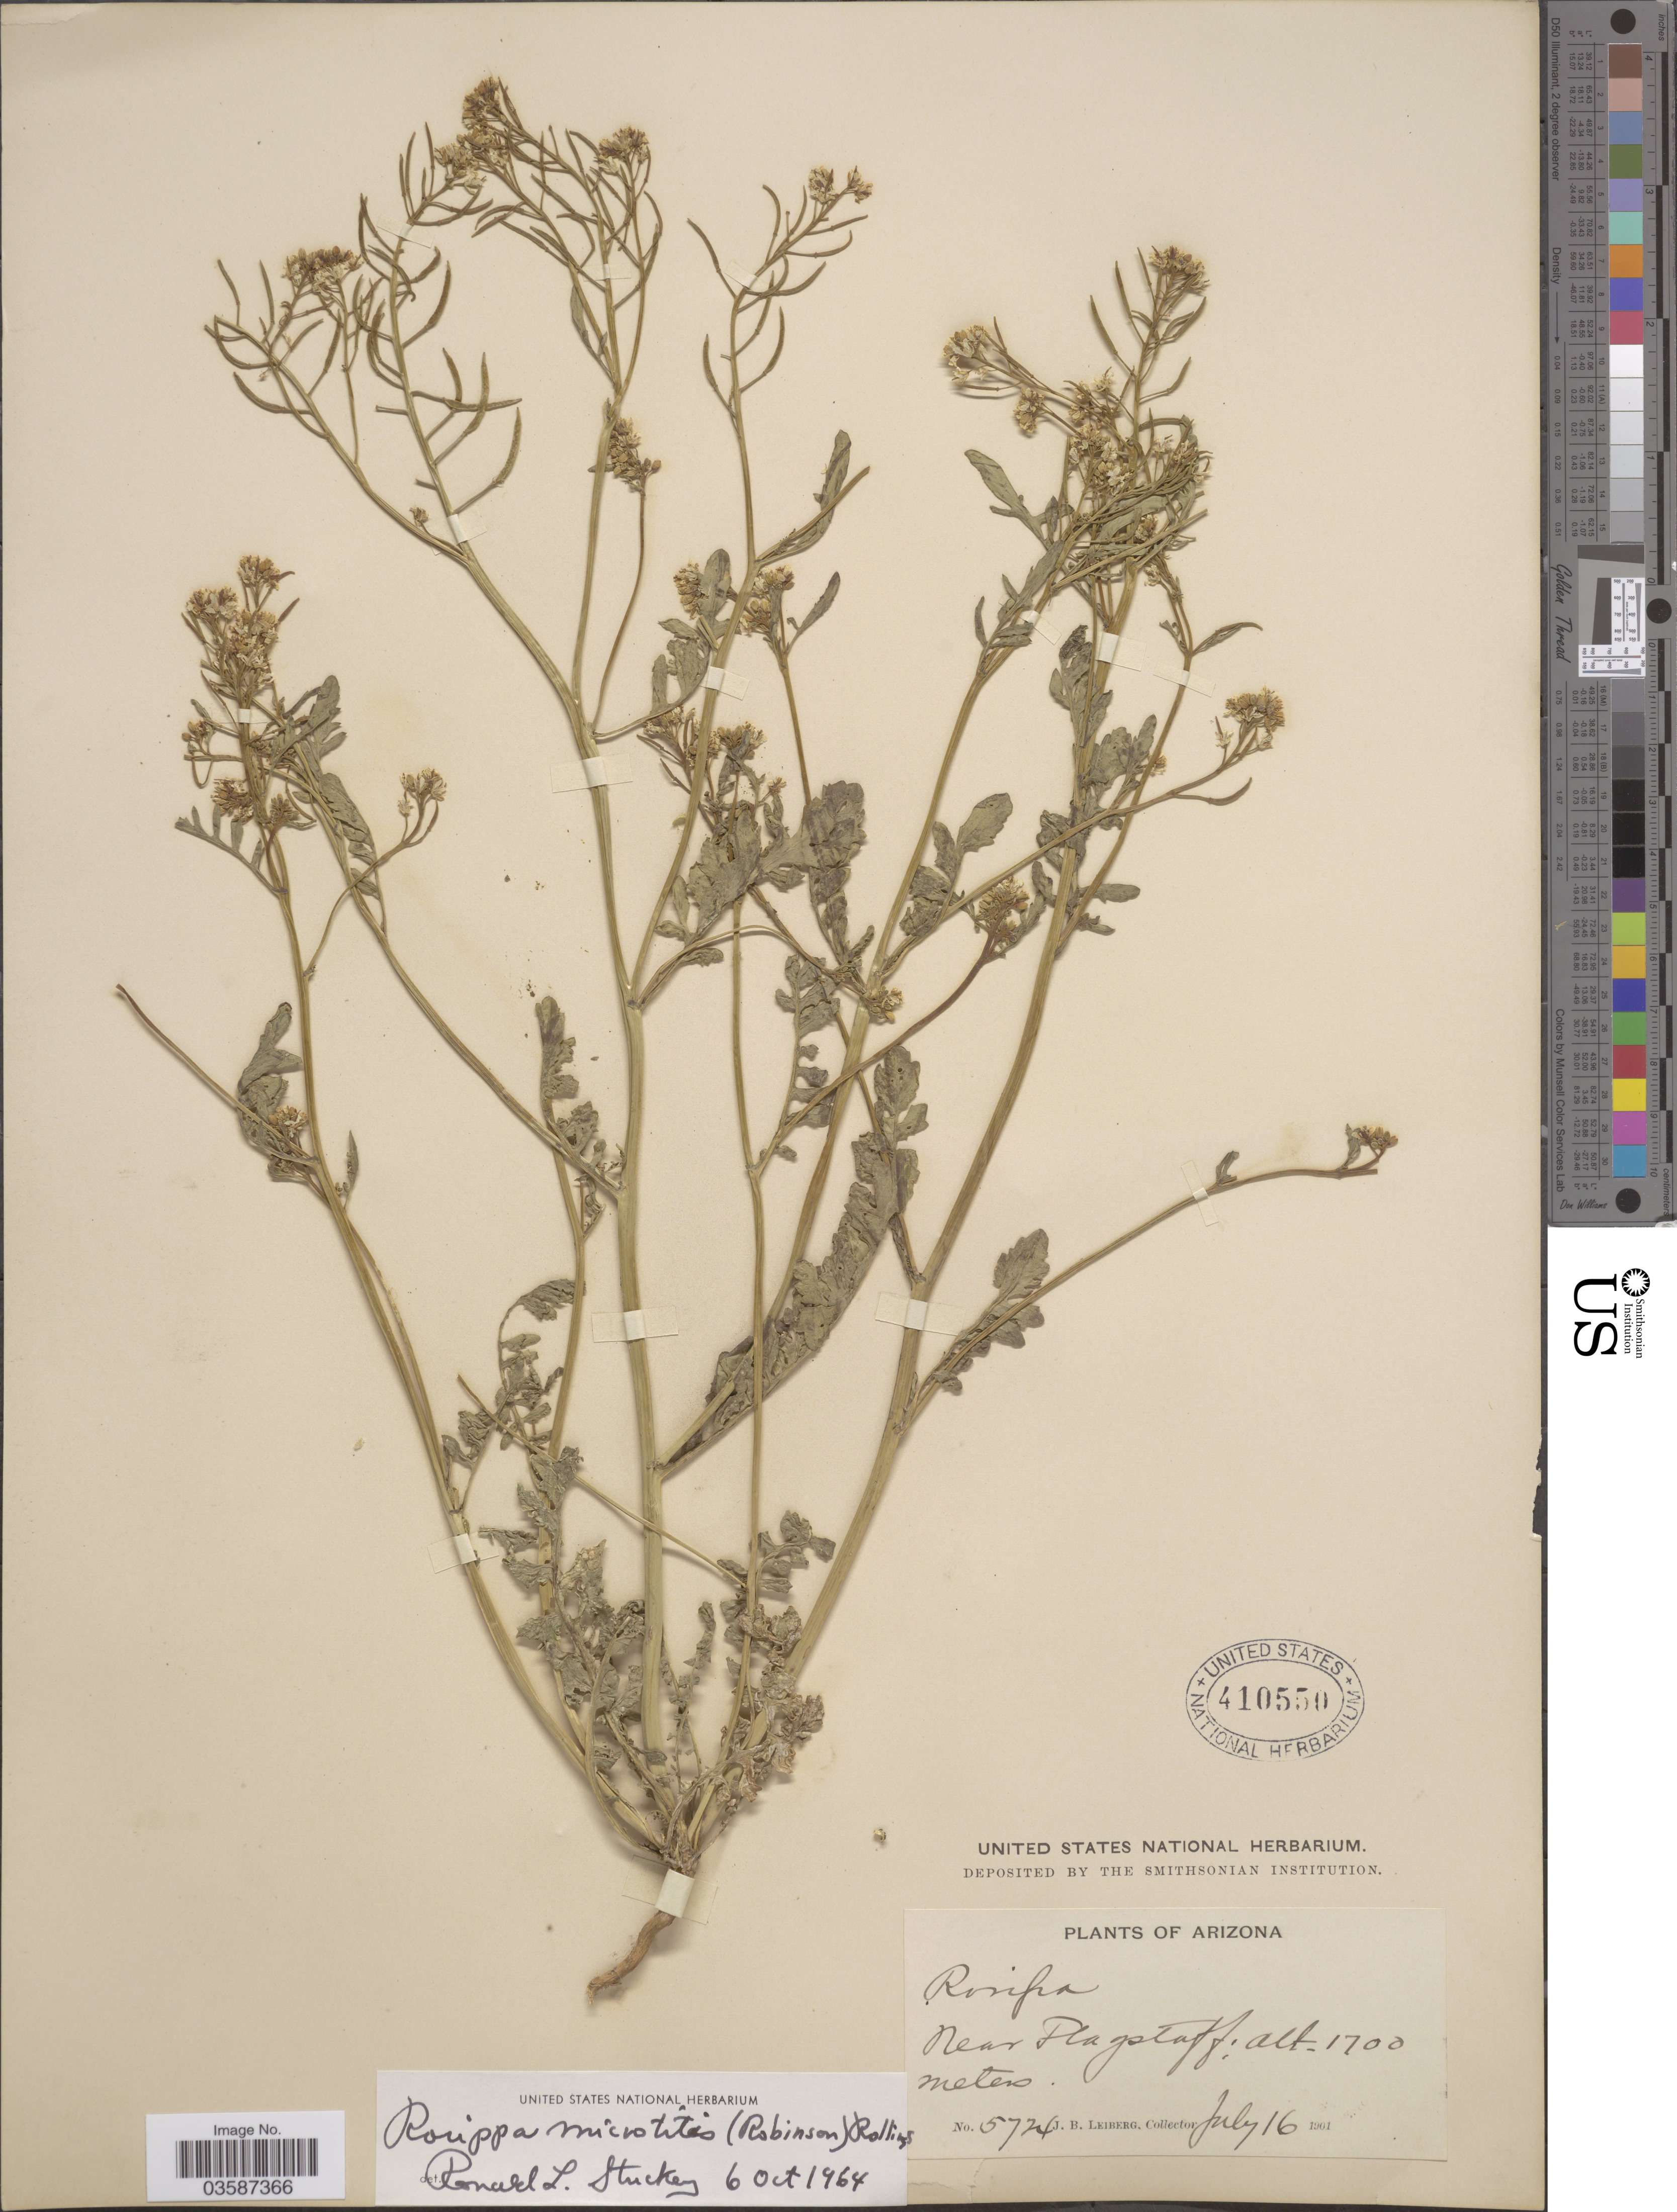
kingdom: Plantae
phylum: Tracheophyta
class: Magnoliopsida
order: Brassicales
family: Brassicaceae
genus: Rorippa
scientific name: Rorippa microtitis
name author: (B.L. Rob.) Rollins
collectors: J. B. Leiberg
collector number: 5724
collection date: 1901-07-16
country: United States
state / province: Arizona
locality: Near Flagstaff.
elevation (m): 1700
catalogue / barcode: US 410550